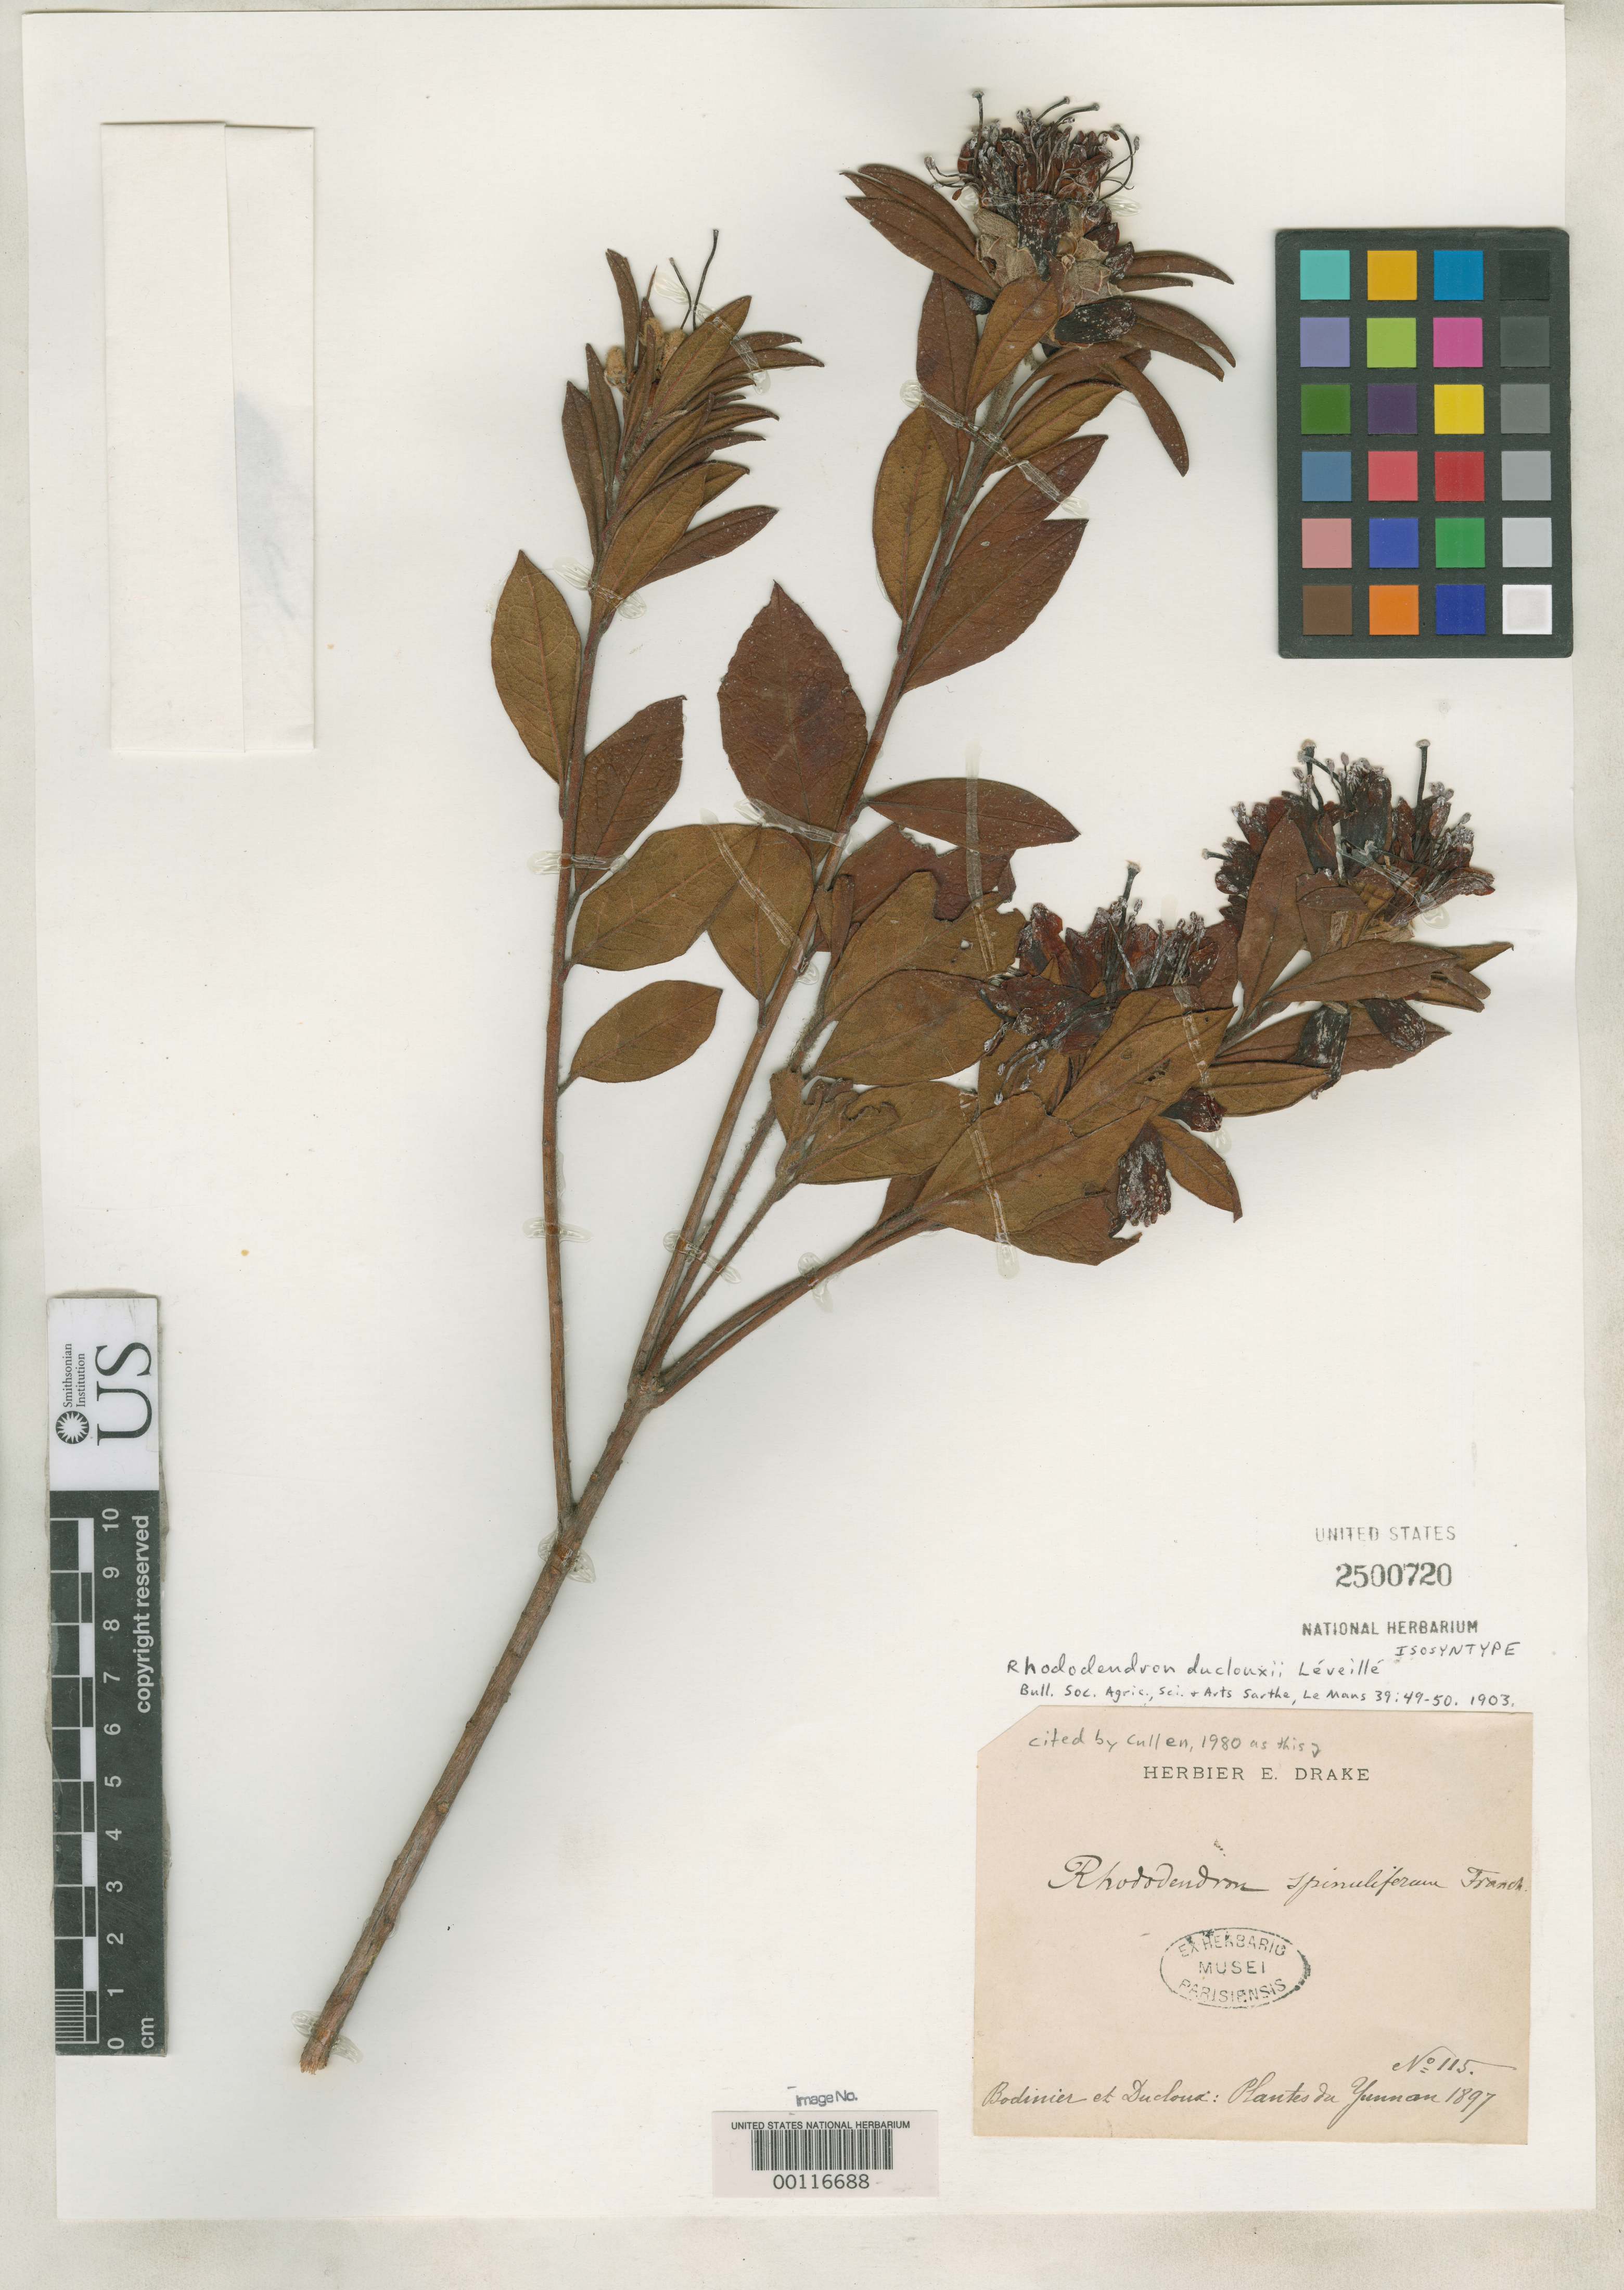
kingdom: Plantae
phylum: Tracheophyta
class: Magnoliopsida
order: Ericales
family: Ericaceae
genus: Rhododendron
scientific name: Rhododendron duclouxii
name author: H. Lév.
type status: Isosyntype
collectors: E. M. Bodinier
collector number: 115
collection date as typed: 24 Feb 1897 to 02 Mar 1897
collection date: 1897-02-24/1897-03-02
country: China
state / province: Yunnan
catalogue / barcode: US 2500720